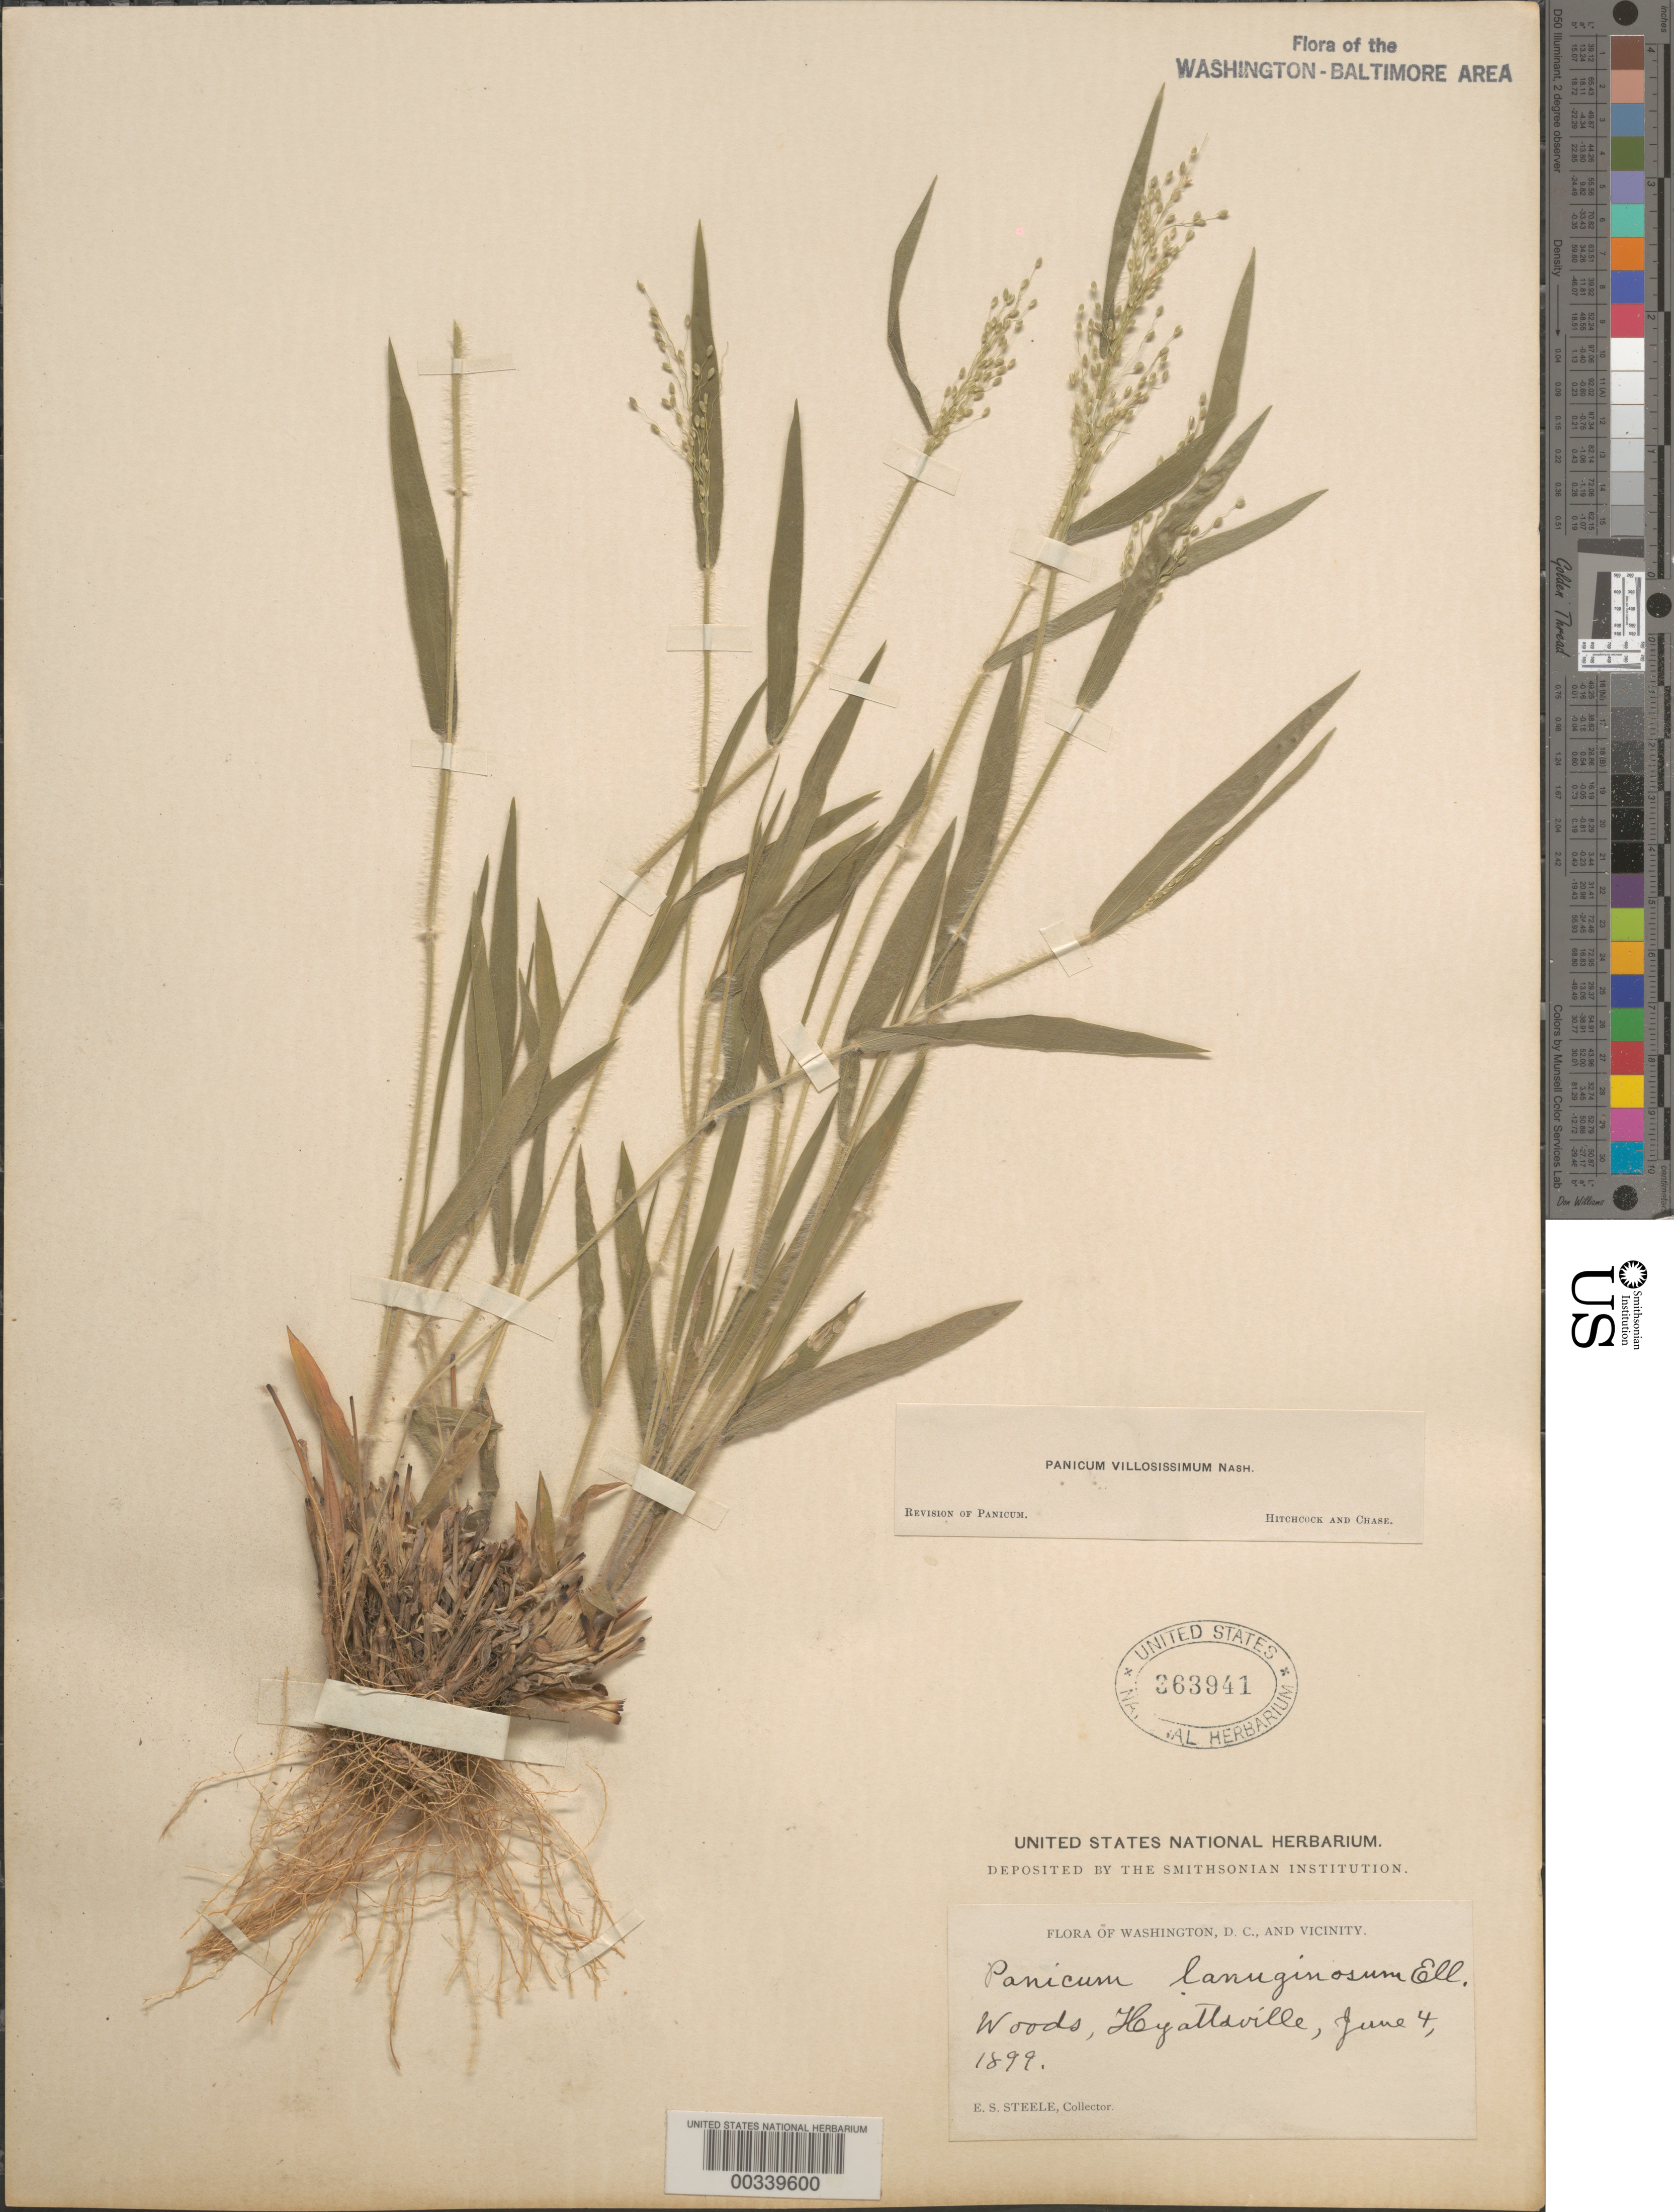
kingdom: Plantae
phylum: Tracheophyta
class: Liliopsida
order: Poales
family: Poaceae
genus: Dichanthelium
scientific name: Dichanthelium ovale subsp. villosissimum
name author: (Nash) Freckmann & Lelong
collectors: E. Steele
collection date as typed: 04 Jun 1899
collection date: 1899-06-04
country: United States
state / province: Maryland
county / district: Prince George's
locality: Hyattsville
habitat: Woods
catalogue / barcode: US 363941